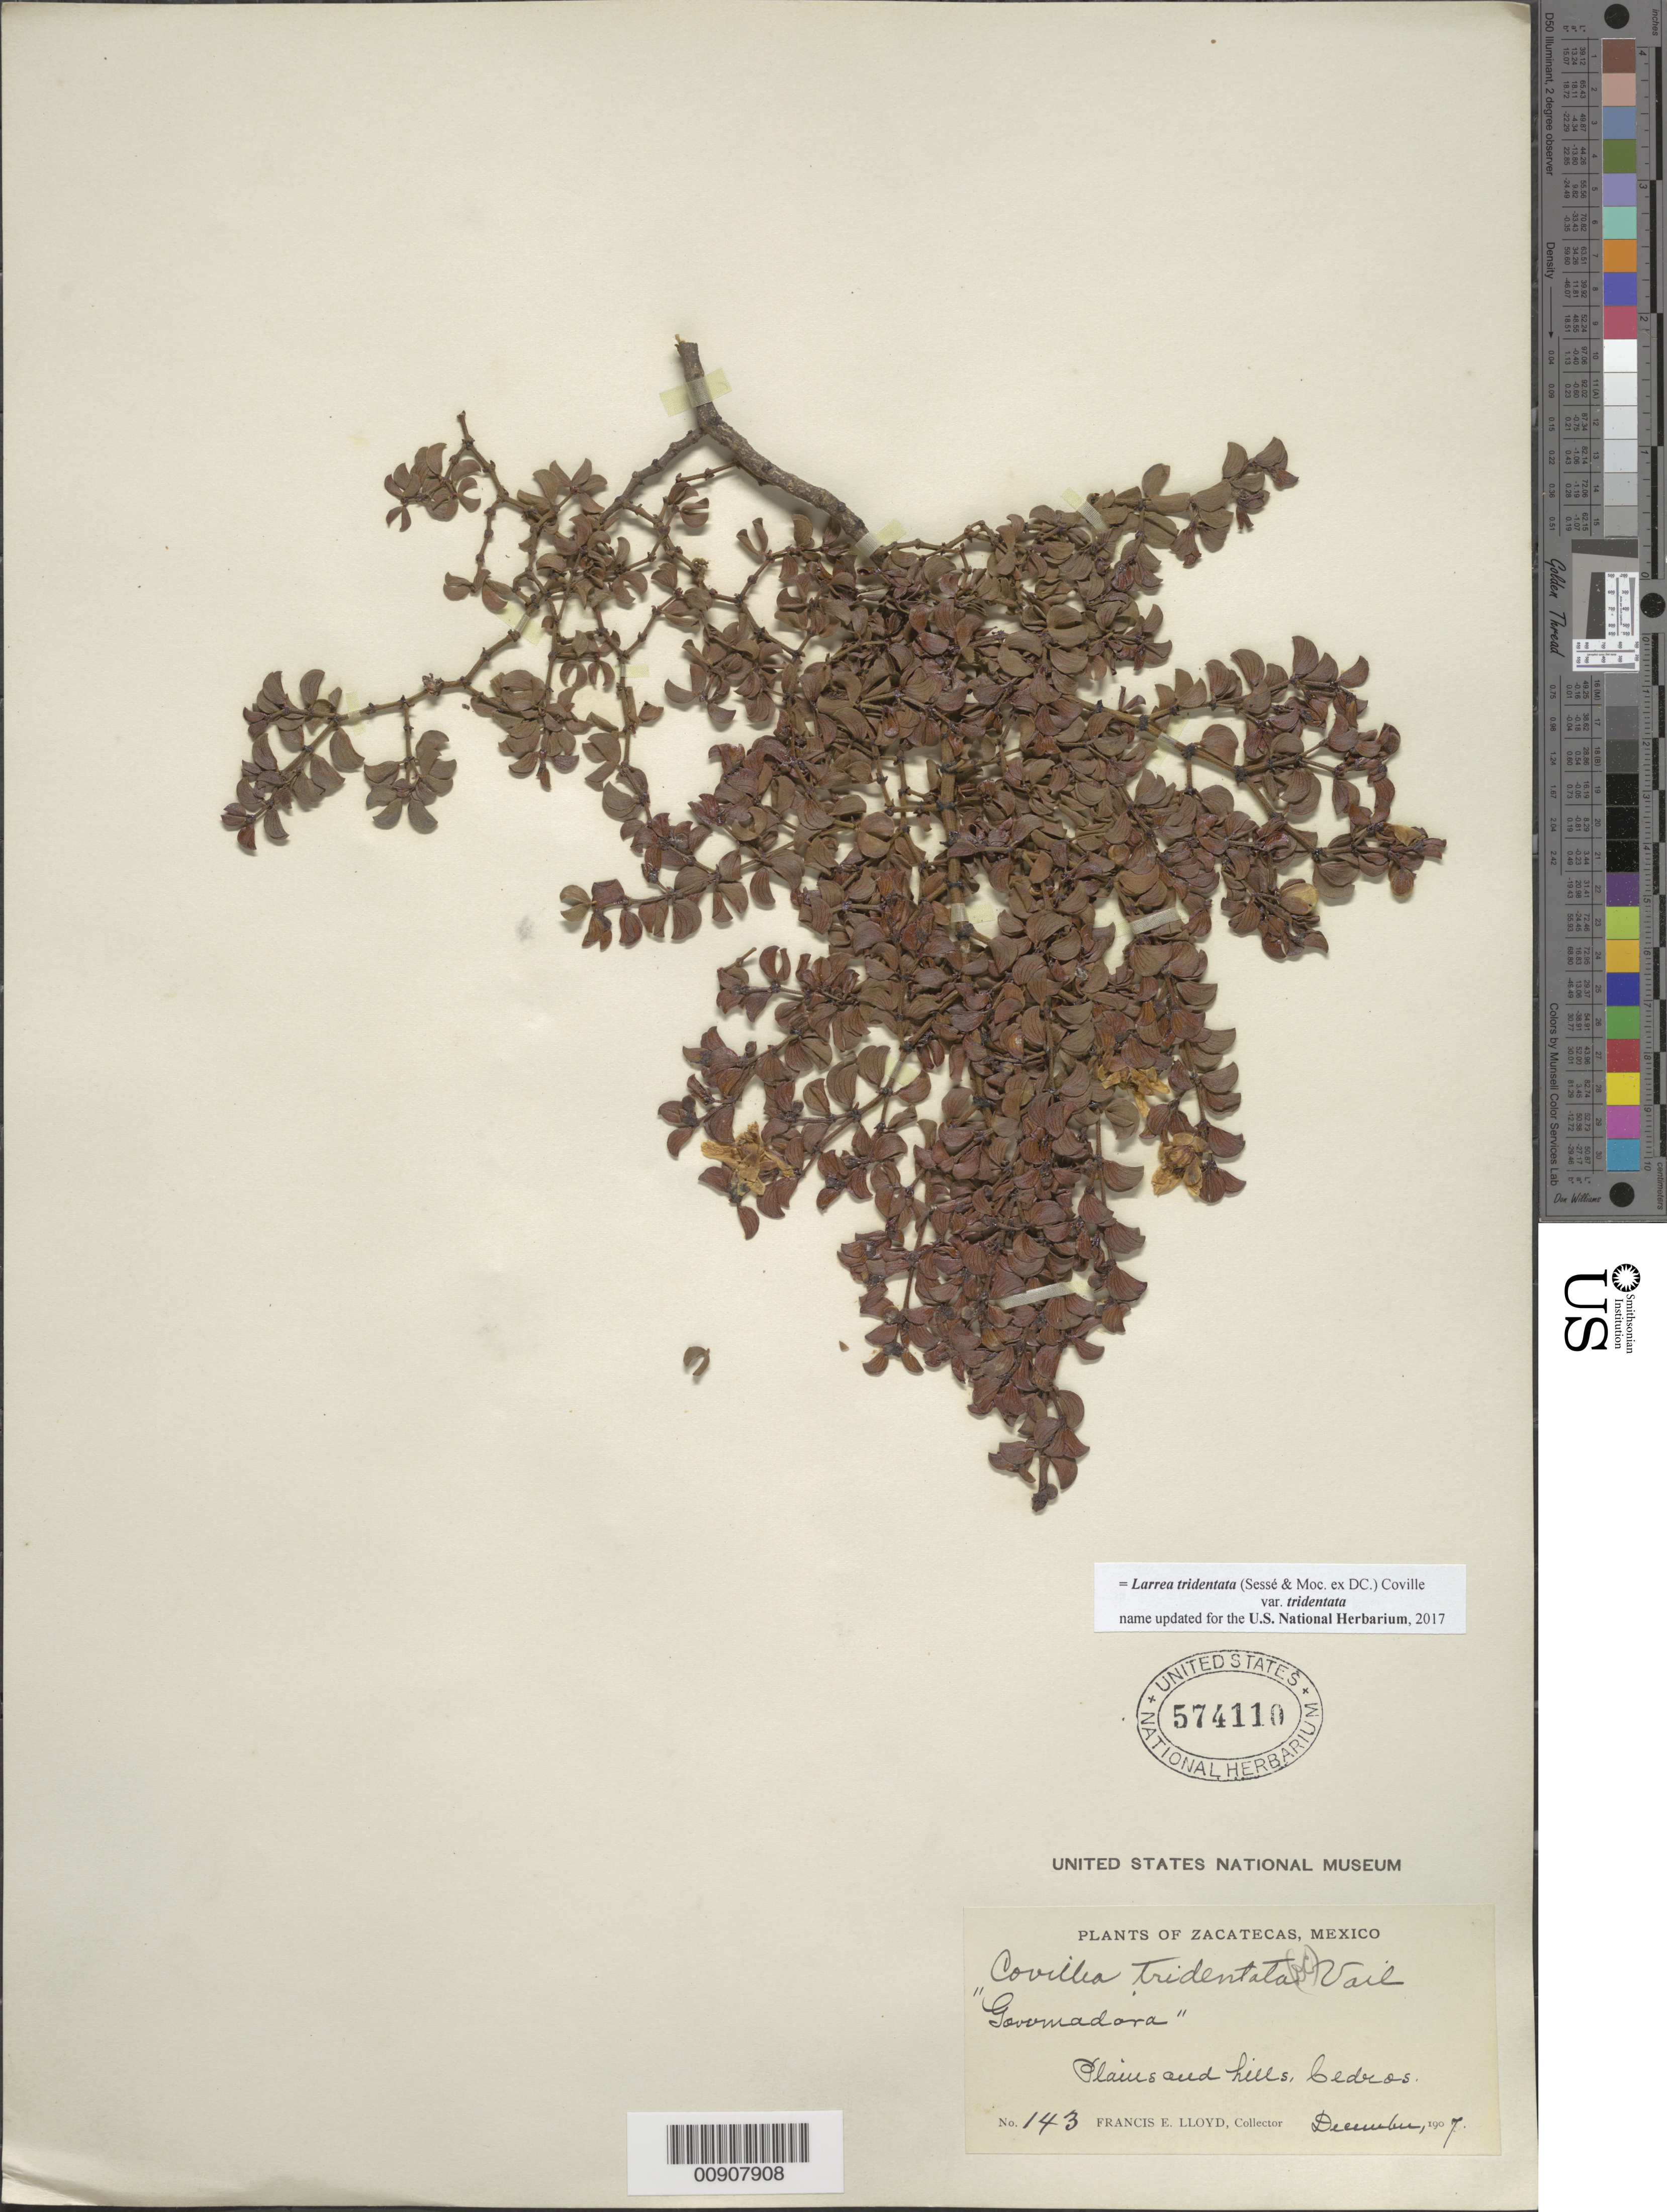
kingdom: Plantae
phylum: Tracheophyta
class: Magnoliopsida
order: Zygophyllales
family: Zygophyllaceae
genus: Larrea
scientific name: Larrea tridentata var. tridentata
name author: (Sessé & Moc. ex DC.) Coville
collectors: F. E. Lloyd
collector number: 143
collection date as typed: Dec 1907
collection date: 1907-12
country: Mexico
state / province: Zacatecas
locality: Zacatecas: Cedros.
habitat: Plains and hills.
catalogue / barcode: US 574110